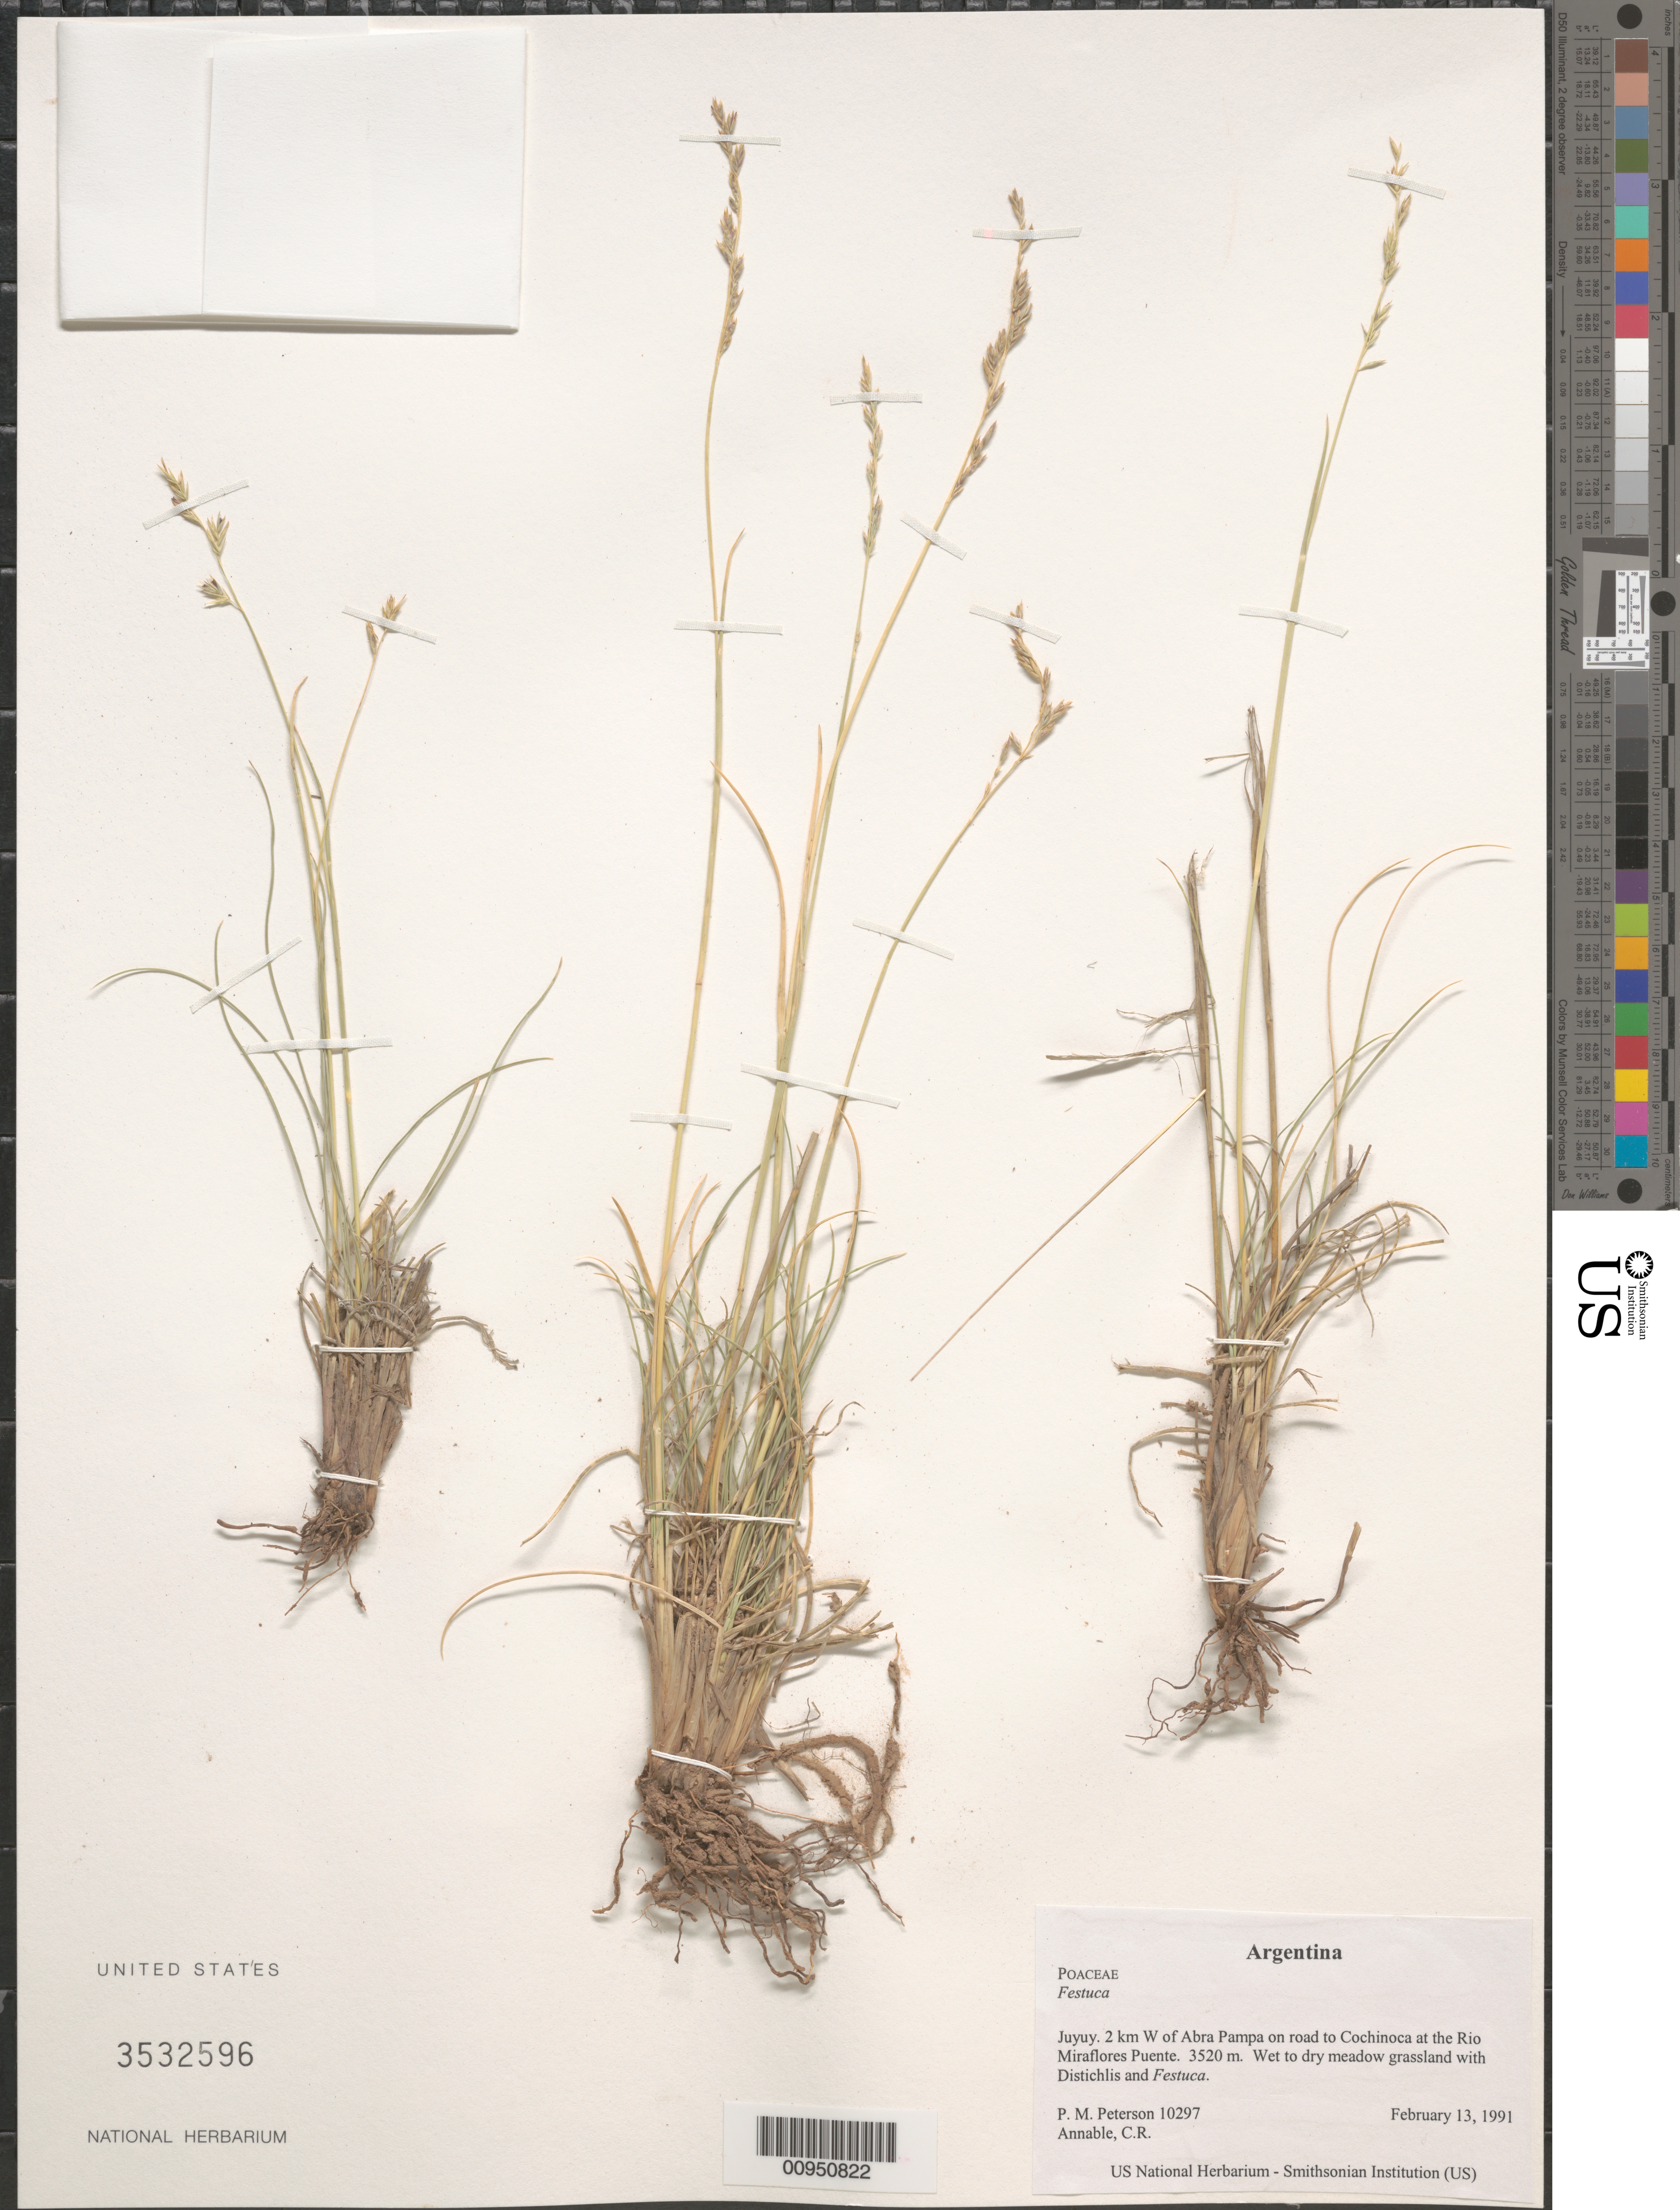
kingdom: Plantae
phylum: Tracheophyta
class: Liliopsida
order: Poales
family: Poaceae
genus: Festuca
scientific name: Festuca sp.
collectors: P. M. Peterson & C. R. Annable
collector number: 10297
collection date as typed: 13 Feb 1991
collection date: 1991-02-13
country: Argentina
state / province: Jujuy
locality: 2 km W of Abra Pampa on road to Cochinoca at the Rio Miraflores Puente.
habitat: Wet to dry meadow grassland with Distichlis and Festuca.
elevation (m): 3520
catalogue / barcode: US 3532596